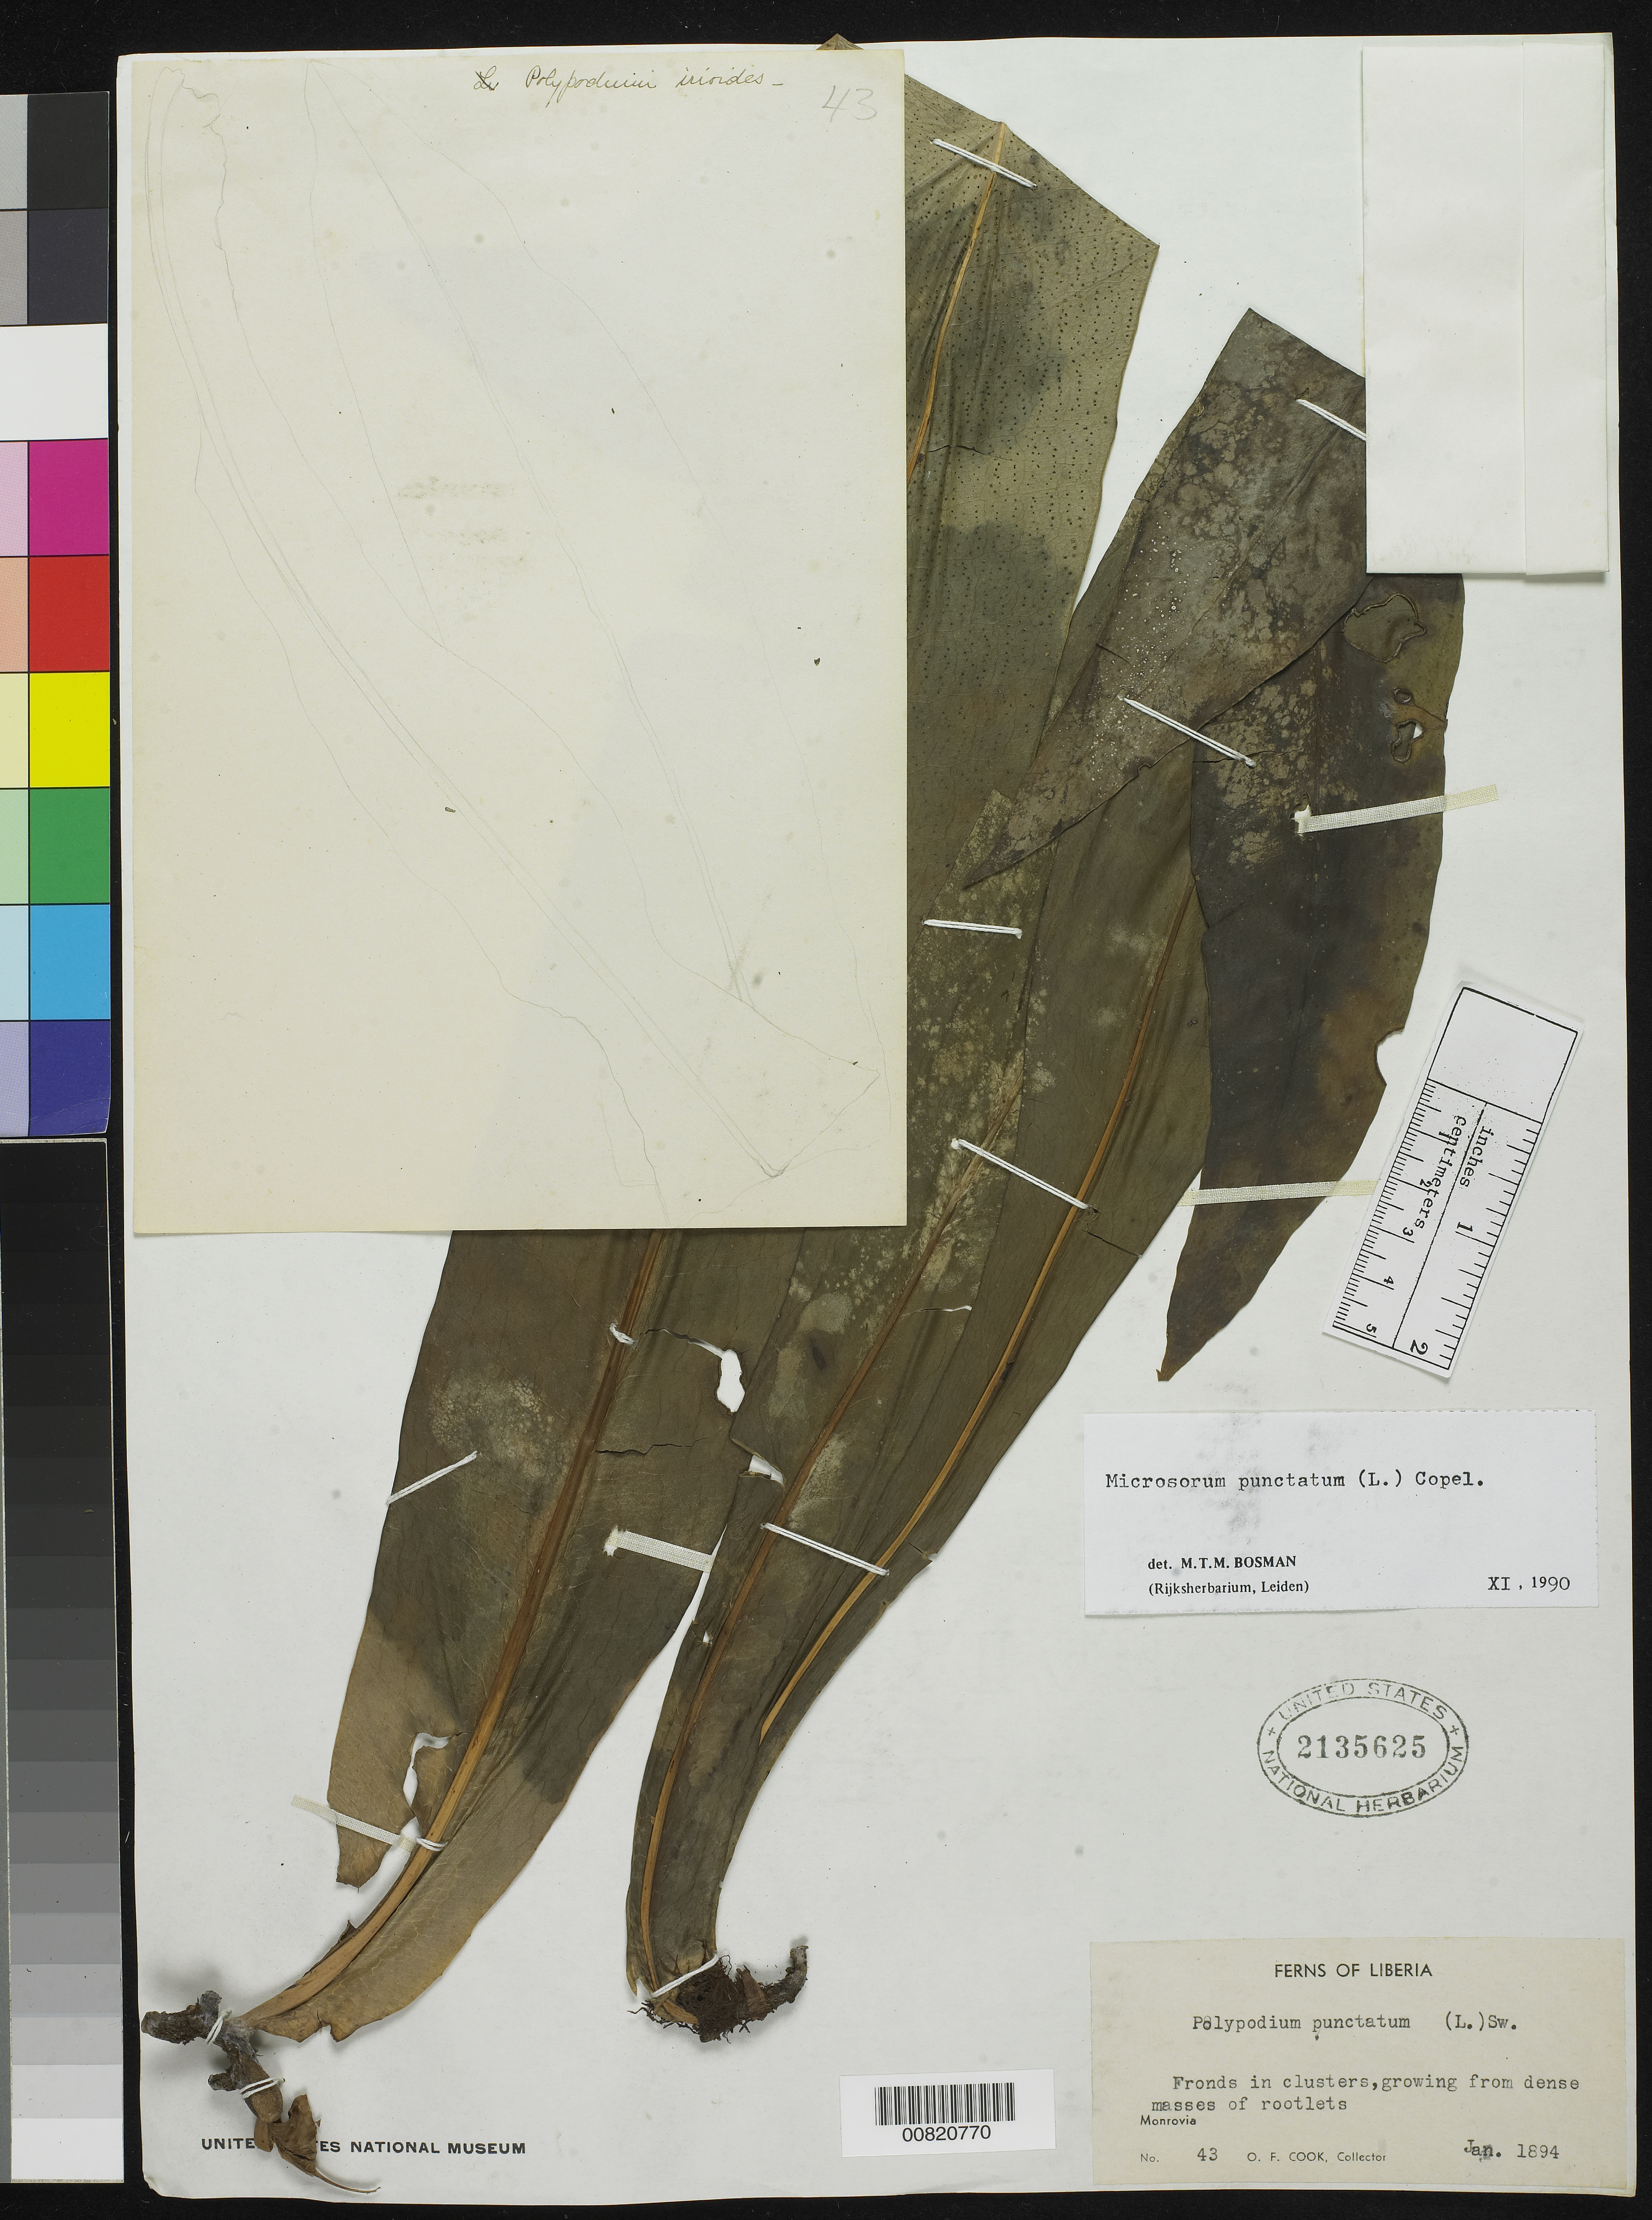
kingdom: Plantae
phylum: Tracheophyta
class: Polypodiopsida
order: Polypodiales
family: Polypodiaceae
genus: Microsorum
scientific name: Microsorum punctatum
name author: (L.) Copel.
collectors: O. F. Cook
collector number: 43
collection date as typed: Jan 1894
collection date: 1894-01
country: Liberia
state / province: Montserrado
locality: Monrovia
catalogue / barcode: US 2135625